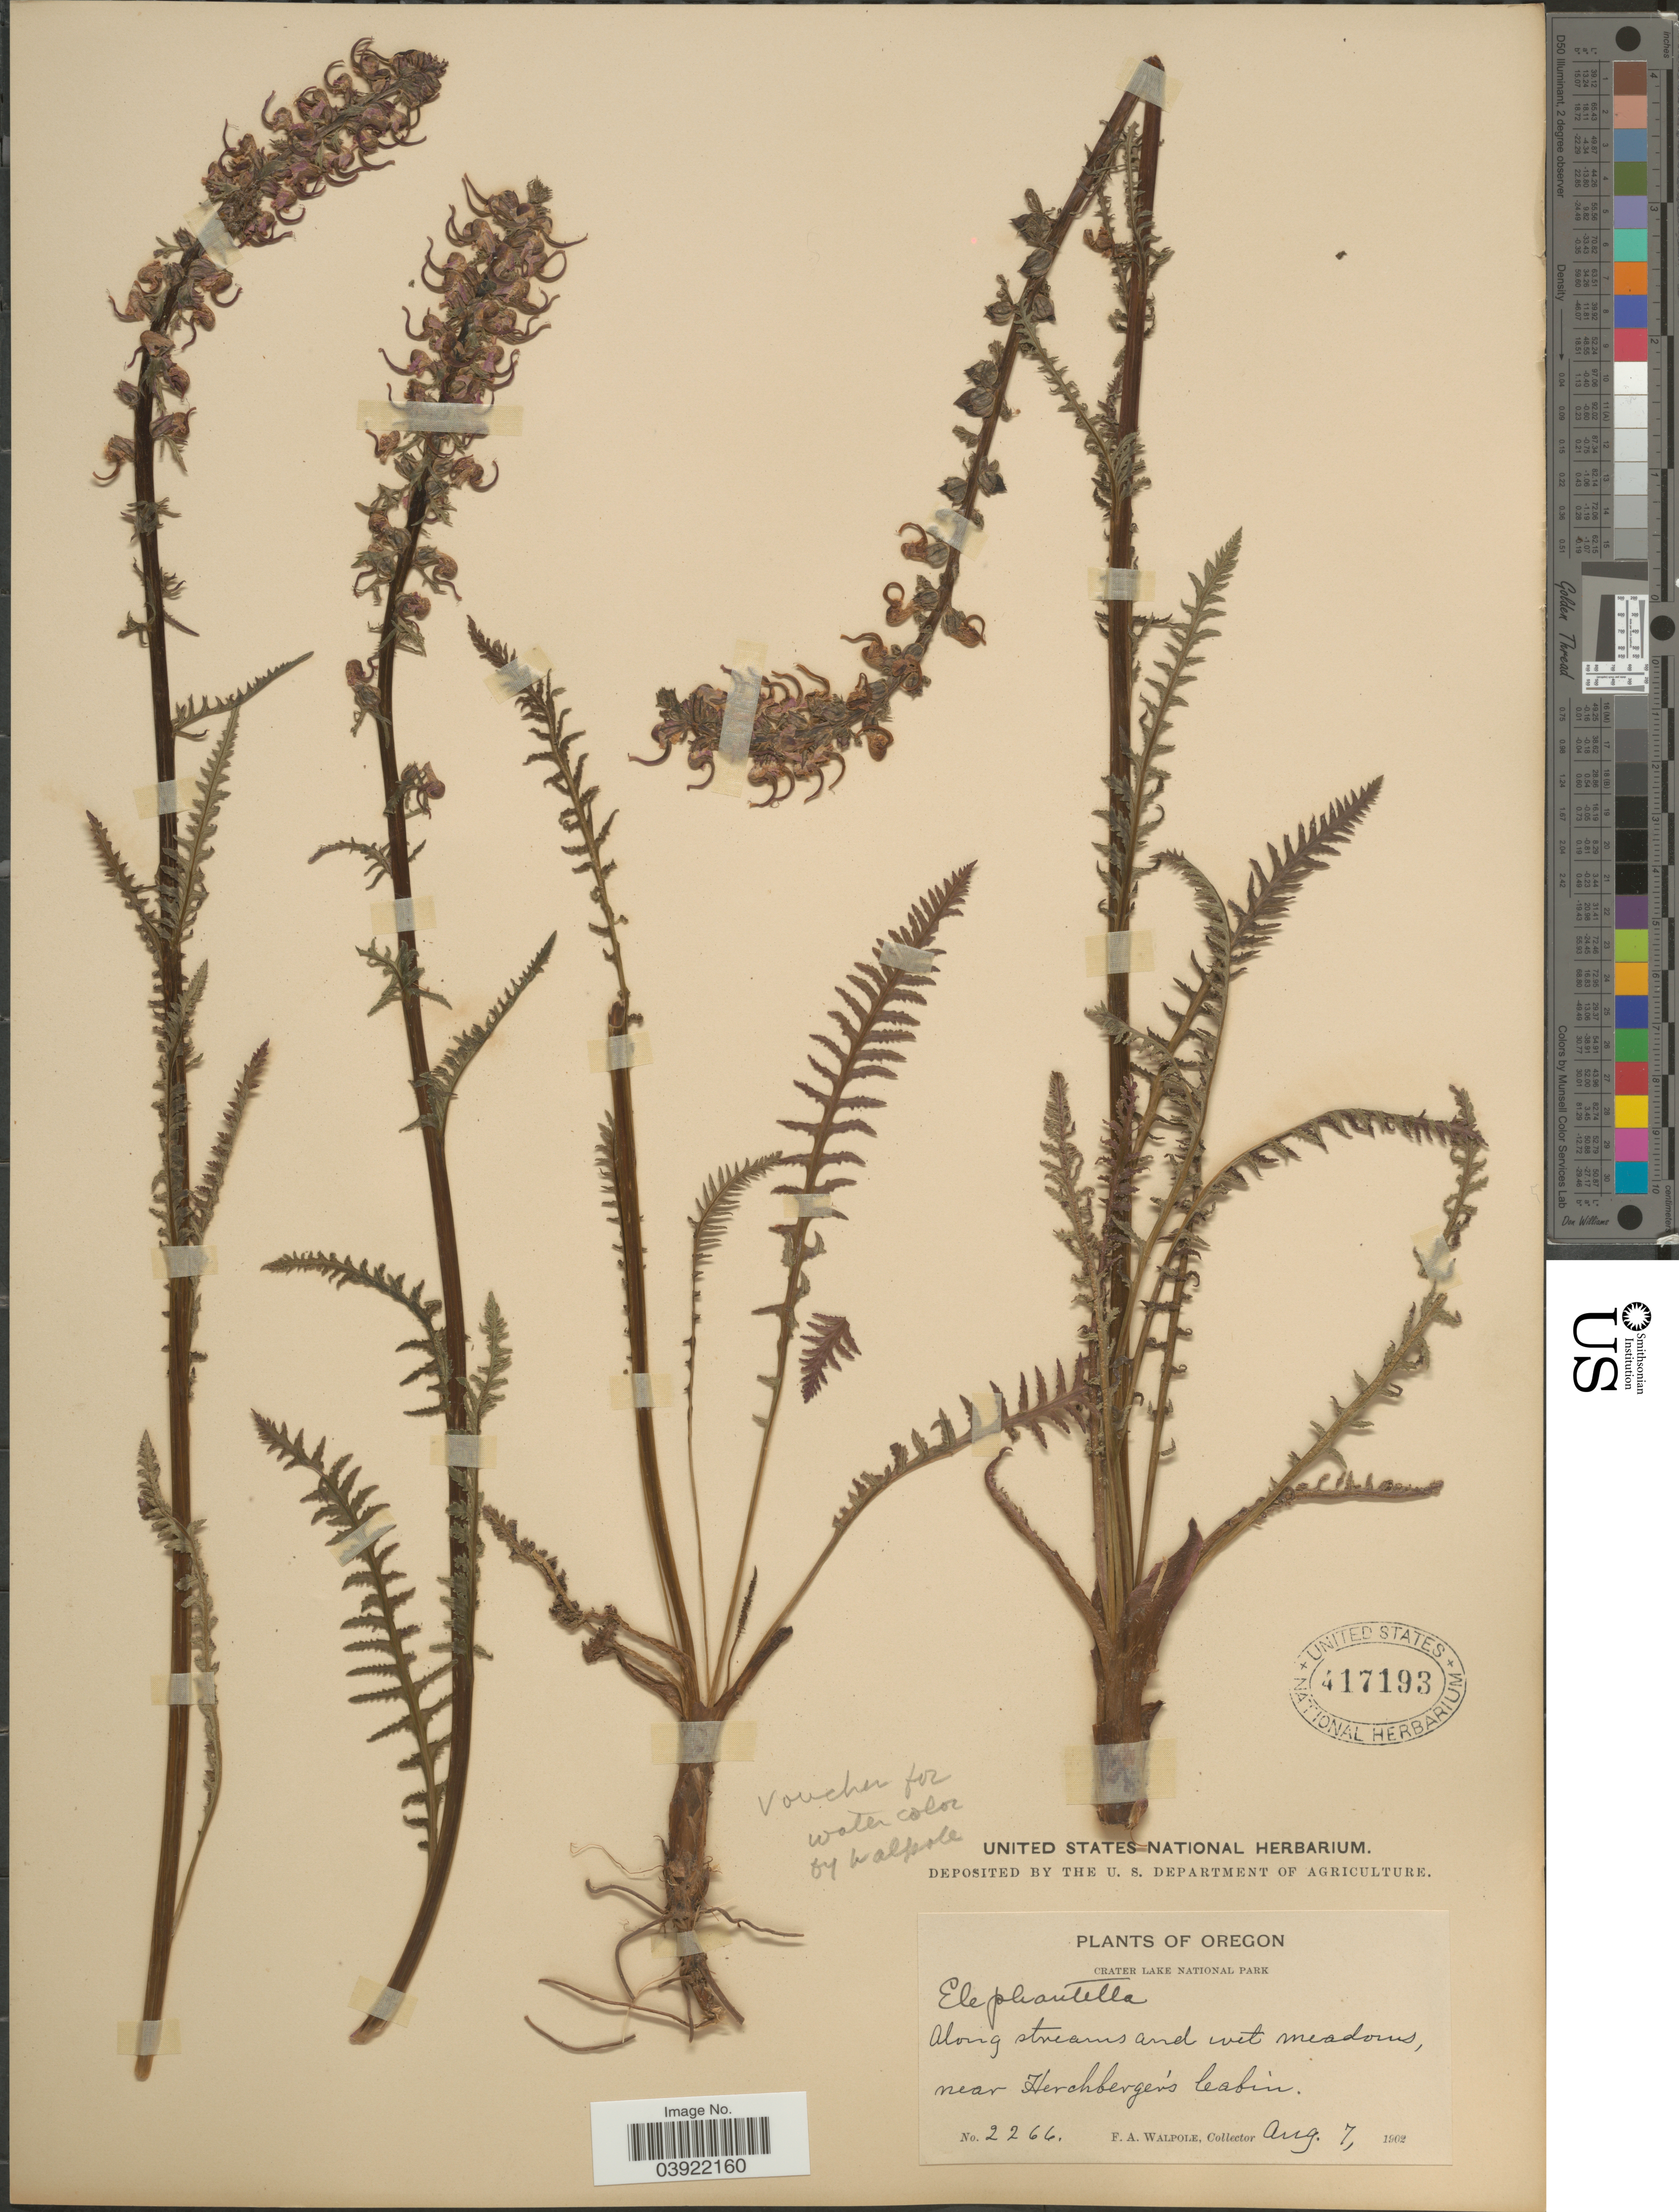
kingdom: Plantae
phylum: Tracheophyta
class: Magnoliopsida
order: Lamiales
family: Orobanchaceae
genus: Pedicularis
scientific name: Pedicularis groenlandica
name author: Retz.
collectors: F. Walpole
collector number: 2266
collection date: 1902-08-07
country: United States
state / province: Oregon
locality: Crater Lake National Park. Along streams and wet meadows, near Herchberger's Cabin.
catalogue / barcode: US 417193